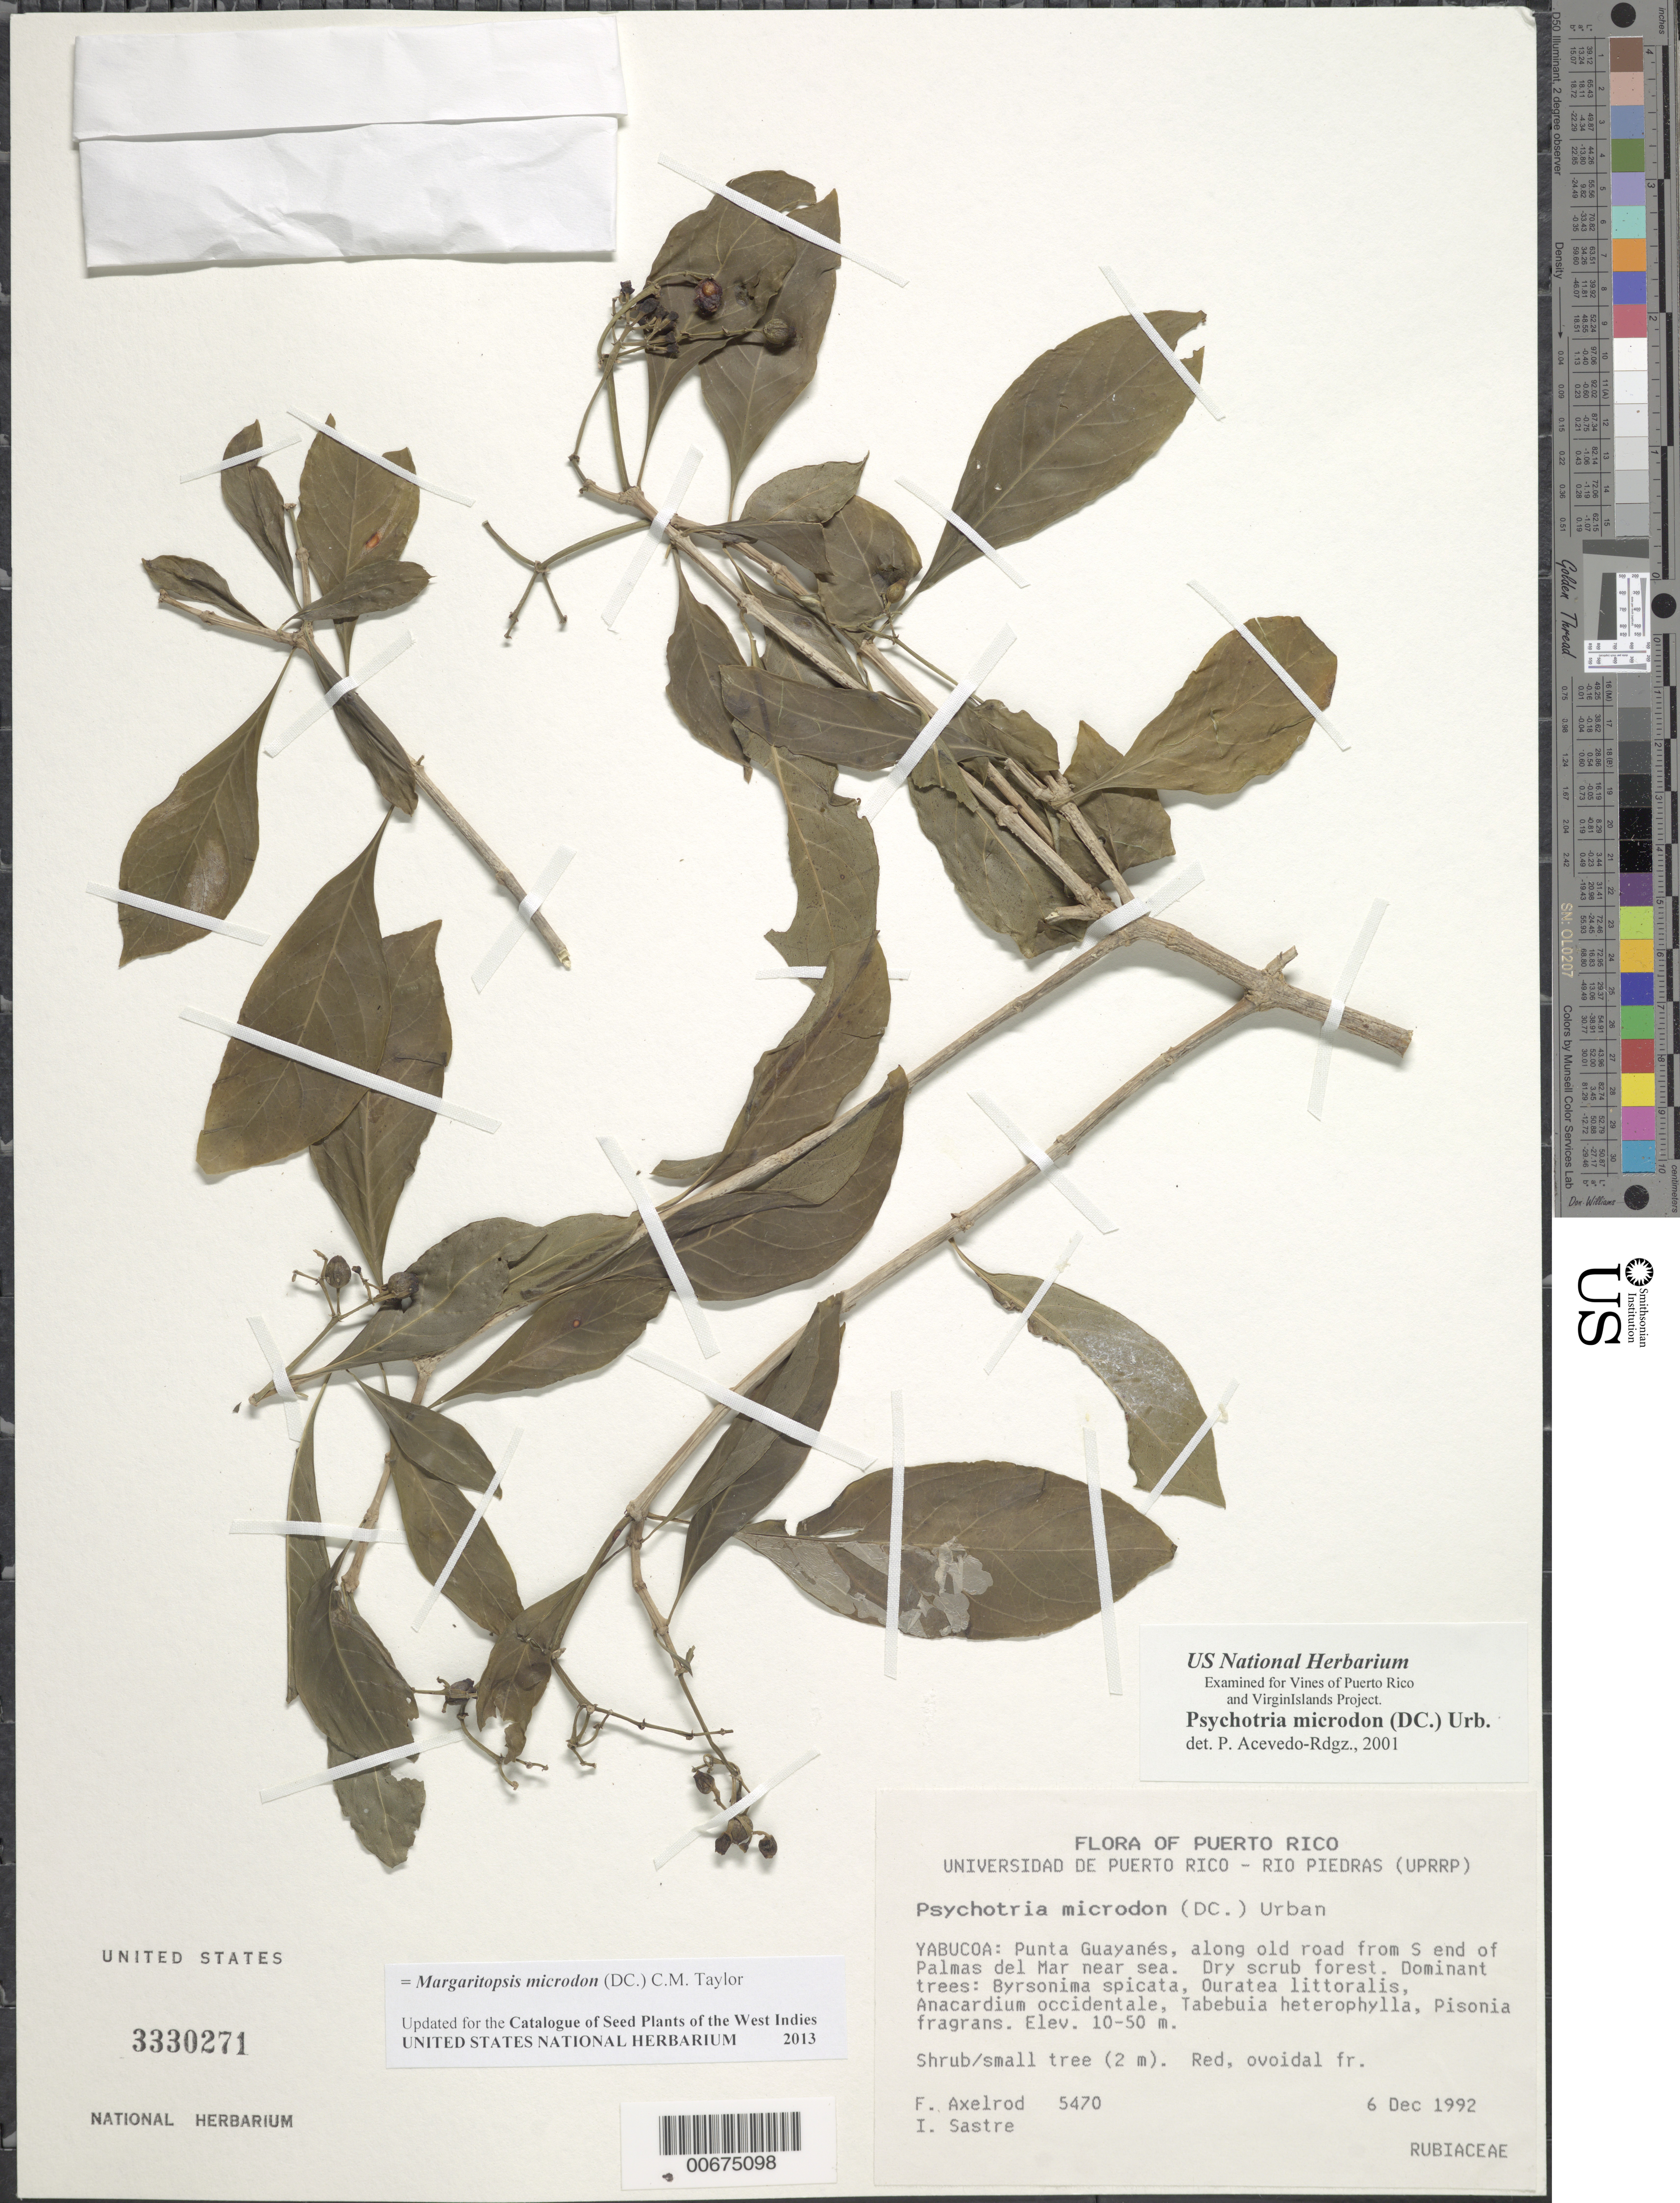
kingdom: Plantae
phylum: Tracheophyta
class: Magnoliopsida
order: Gentianales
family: Rubiaceae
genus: Margaritopsis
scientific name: Margaritopsis microdon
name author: (DC.) C.M. Taylor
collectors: F. S. Axelrod & I. Sastre-de Jesús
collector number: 5470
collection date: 1992-12-06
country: Puerto Rico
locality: Yabucoa: Punta Guayanés, along old road from S end of Palmas del Mar near sea.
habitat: Dry scrub forest. Dominant trees: Byrsonima spicata, Ouratea littoralis, Anacardium occidentale, Tabebuia heterophylla, Pisonia fragrans.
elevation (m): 10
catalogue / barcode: US 3330271